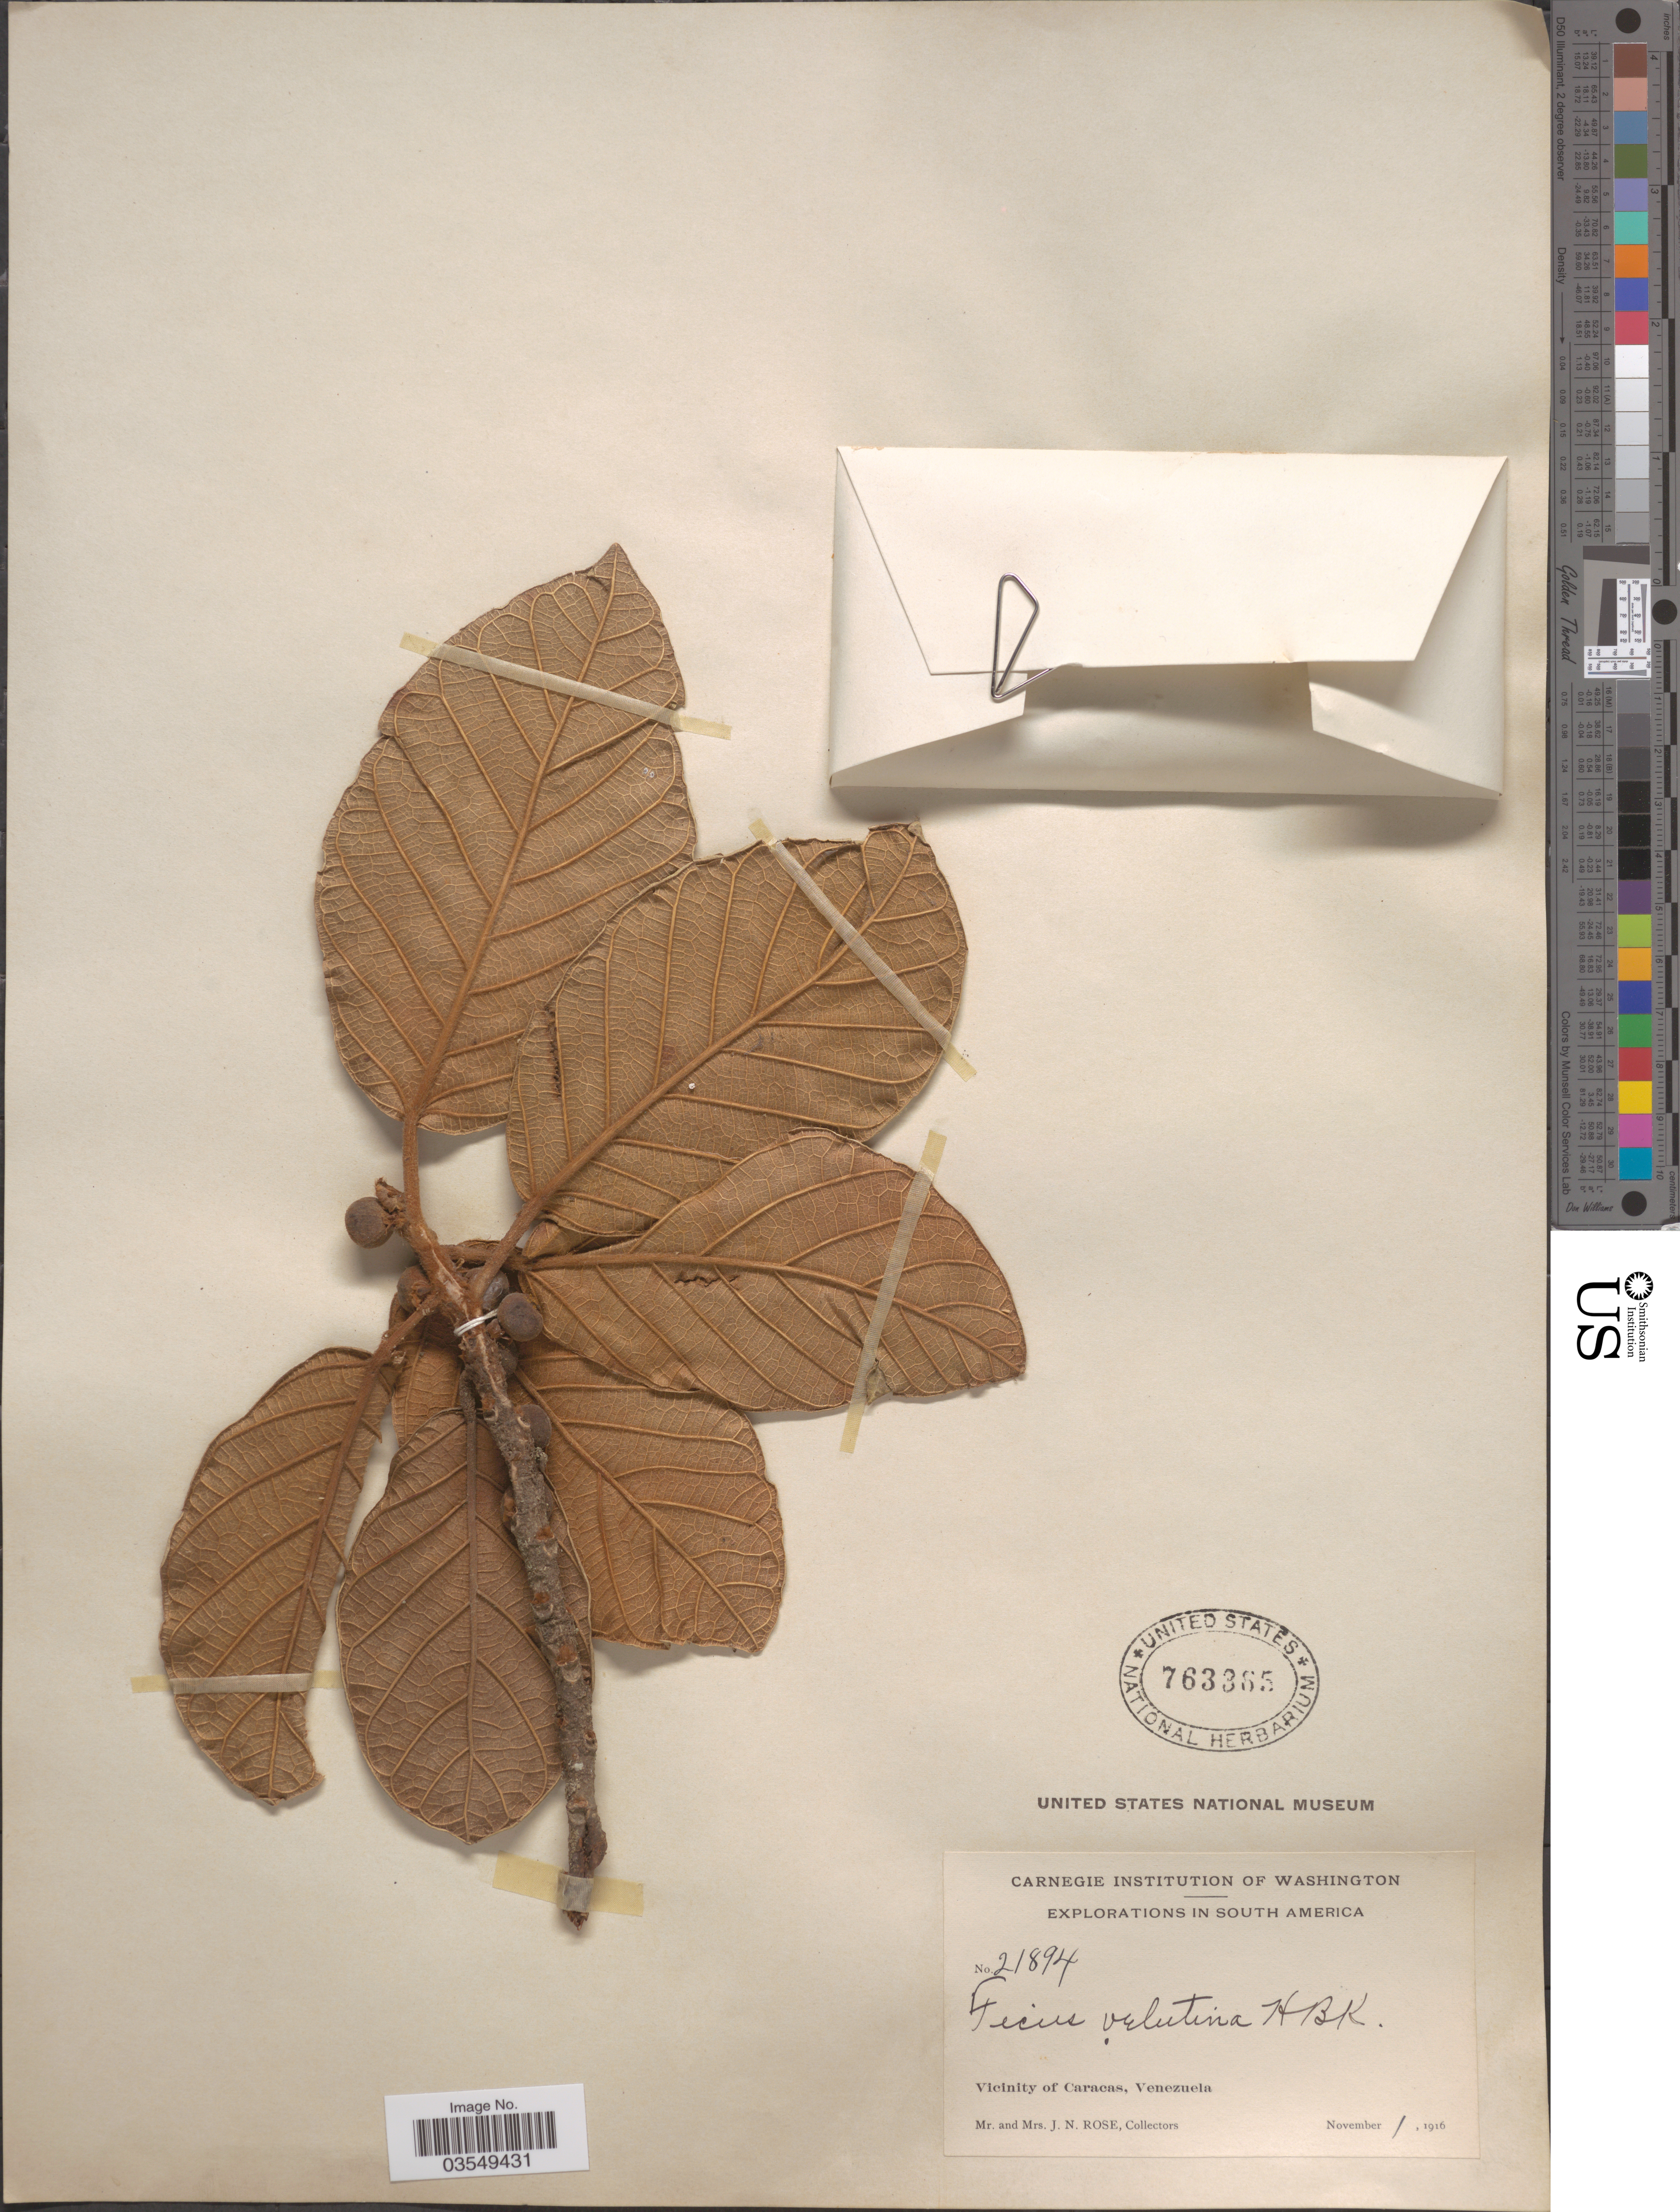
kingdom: Plantae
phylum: Tracheophyta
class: Magnoliopsida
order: Rosales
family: Moraceae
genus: Ficus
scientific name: Ficus velutina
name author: Humb. & Bonpl. ex Willd.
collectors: J. N. Rose & L. B. Rose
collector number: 21894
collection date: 1916-11-01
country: Venezuela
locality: Vicinity of Caracas.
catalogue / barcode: US 763365